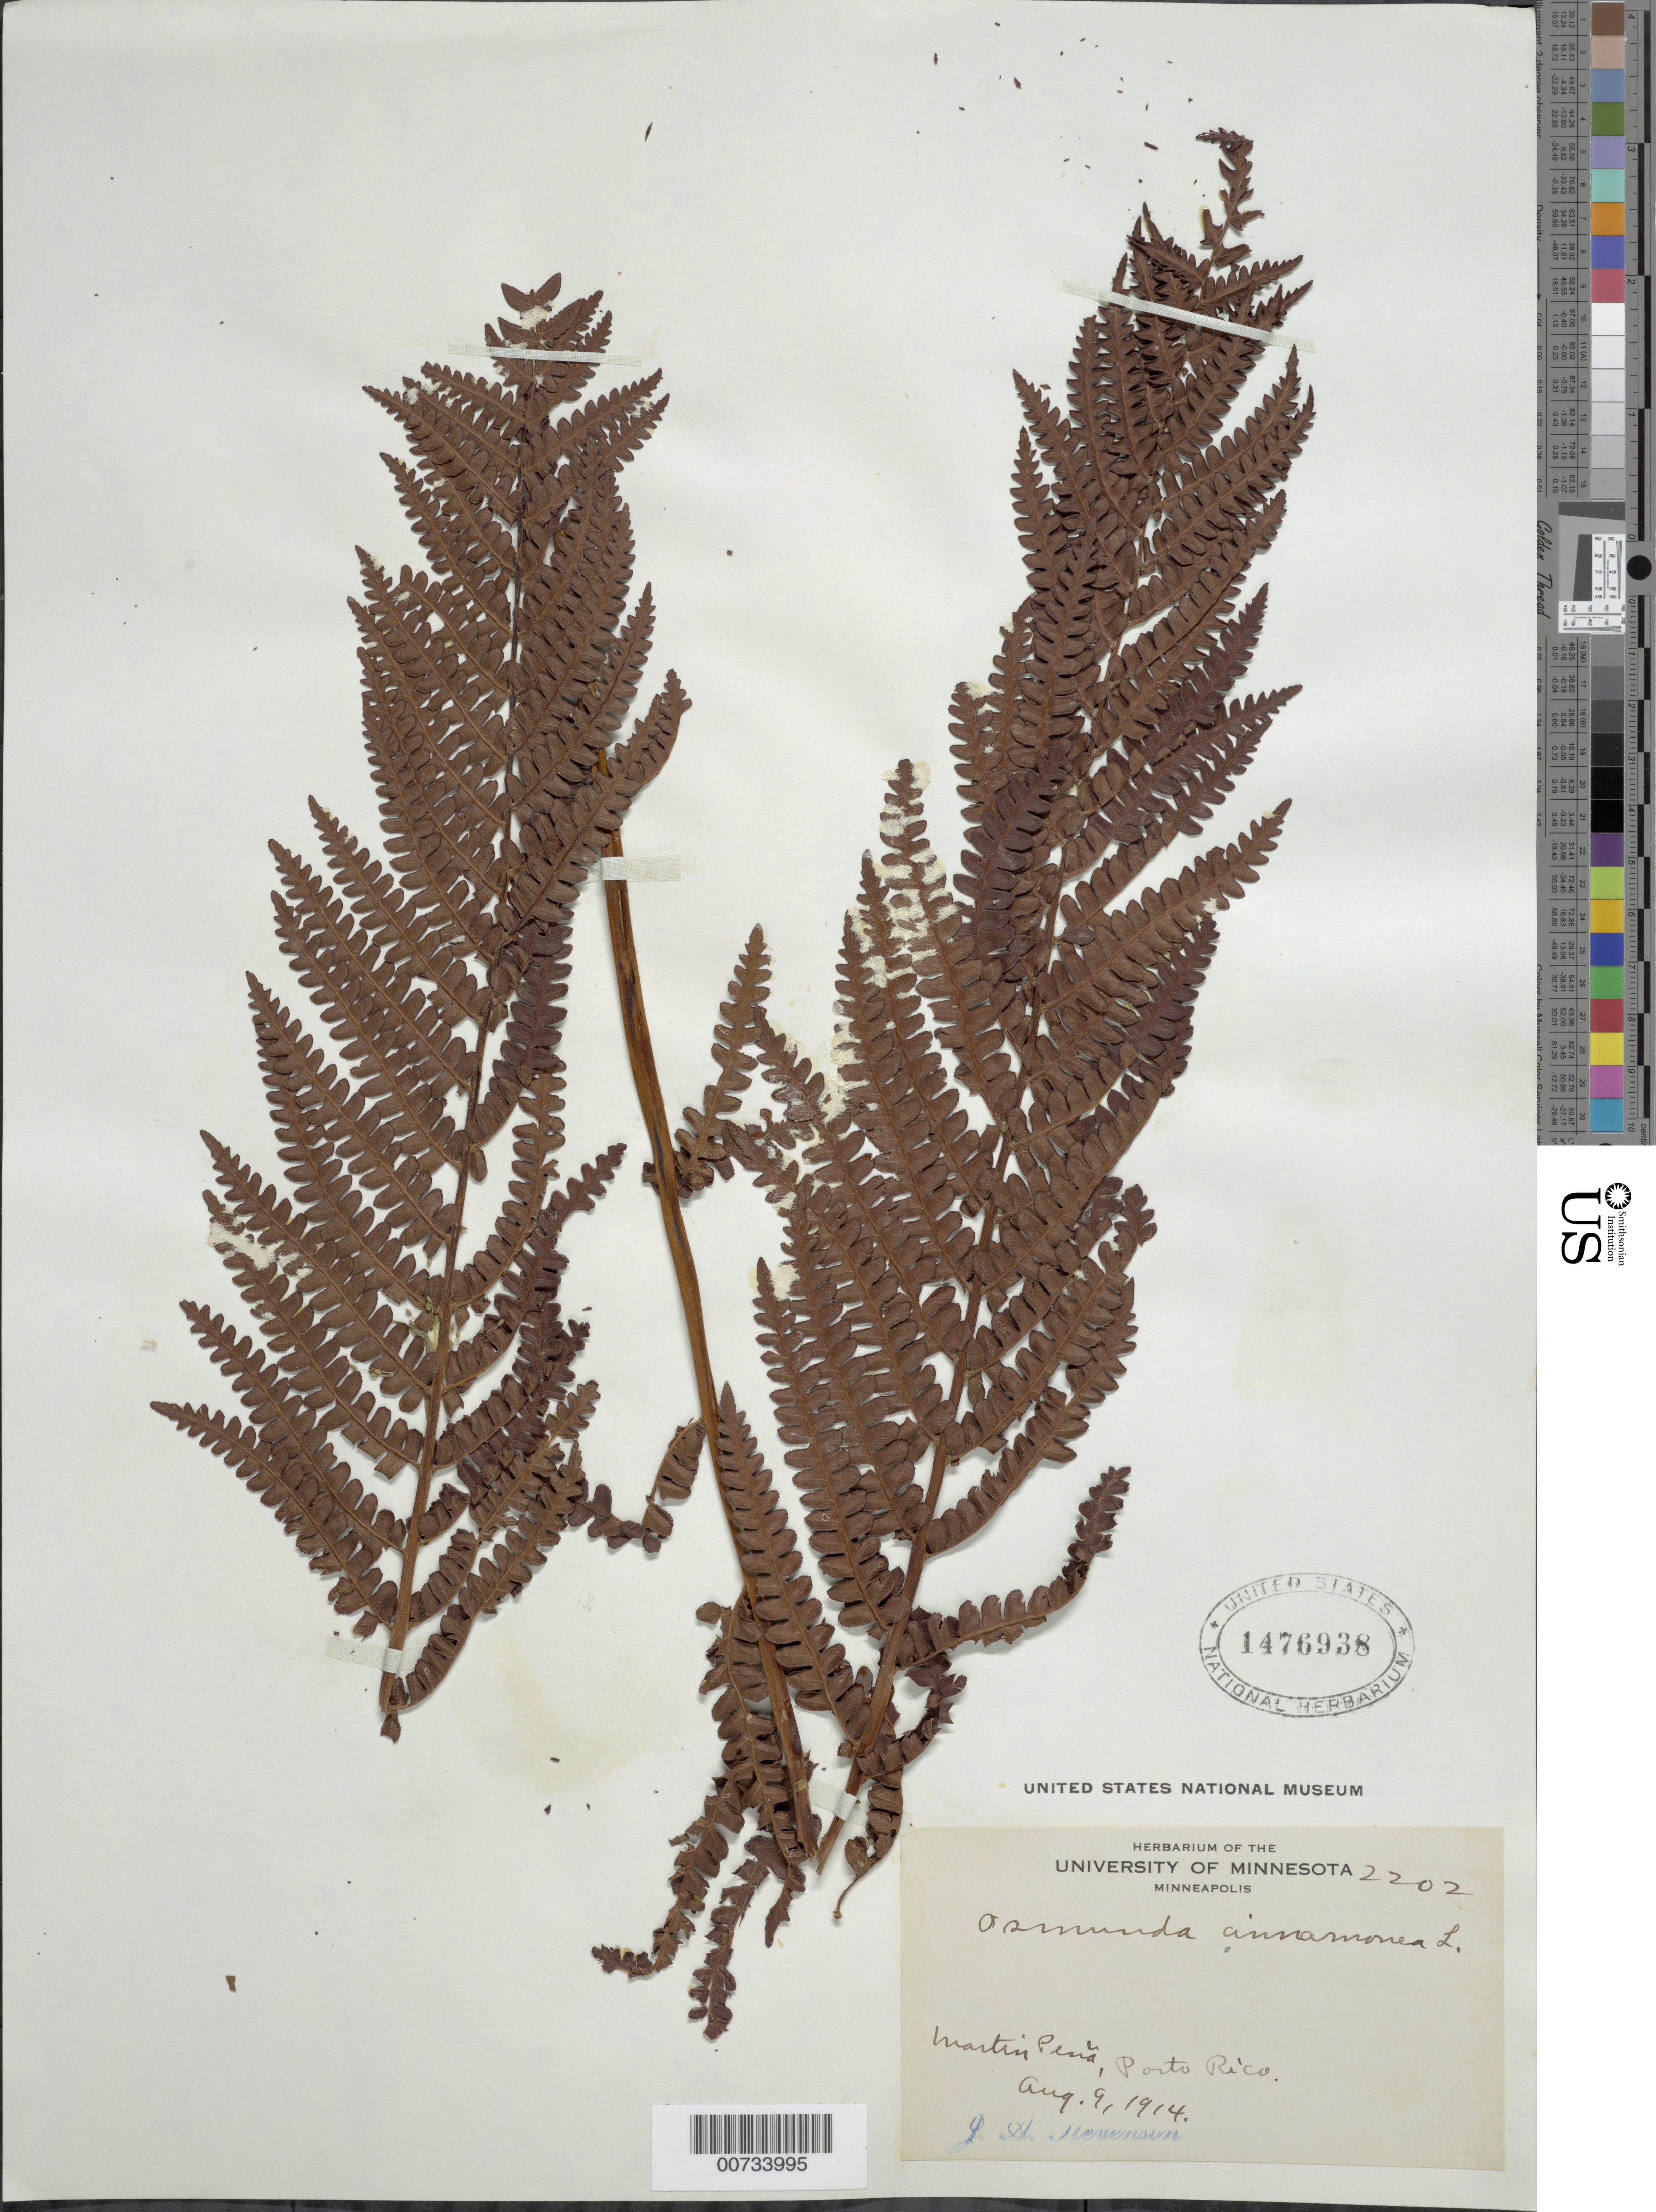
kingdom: Plantae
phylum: Tracheophyta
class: Polypodiopsida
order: Osmundales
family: Osmundaceae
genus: Osmundastrum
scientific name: Osmundastrum cinnamomeum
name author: (L.) C. Presl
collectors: J. Stevenson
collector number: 2202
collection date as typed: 09 Aug 1914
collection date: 1914-08-09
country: Puerto Rico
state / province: San Juan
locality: Martín Peña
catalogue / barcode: US 1476938